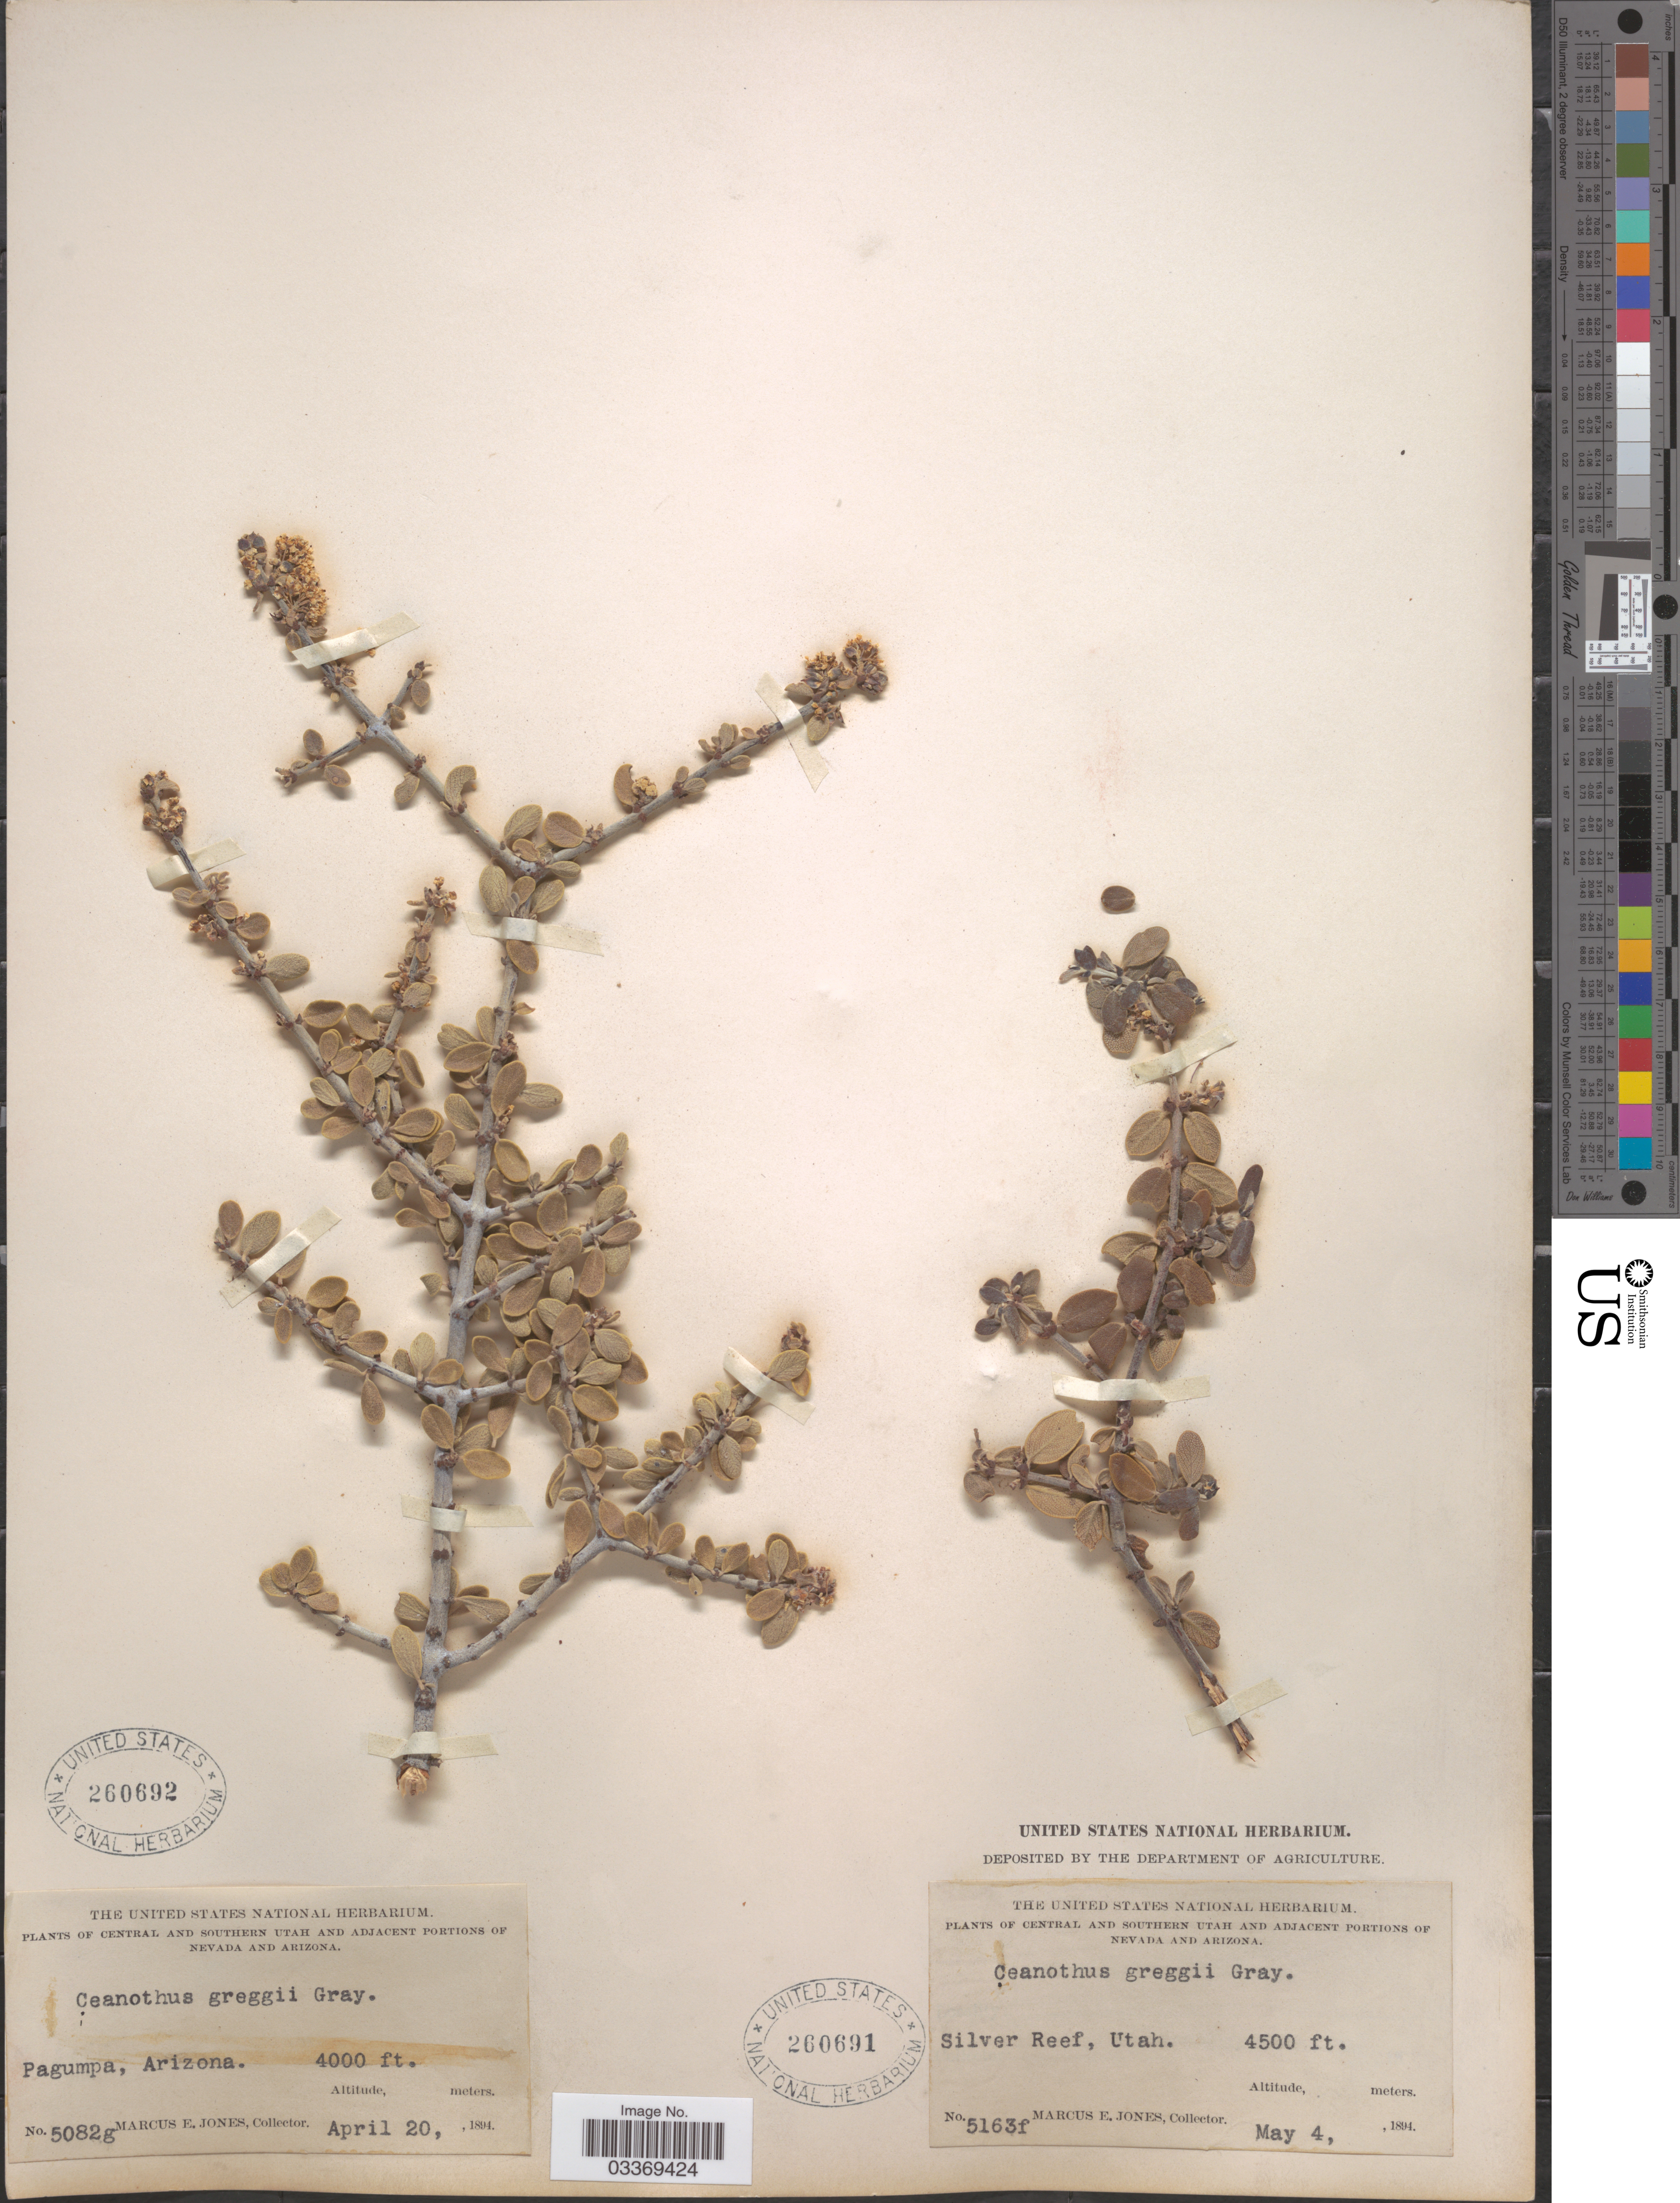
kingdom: Plantae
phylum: Tracheophyta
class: Magnoliopsida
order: Rosales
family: Rhamnaceae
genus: Ceanothus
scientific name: Ceanothus greggii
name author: A. Gray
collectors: M. E. Jones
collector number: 5163f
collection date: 1894-05-04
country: United States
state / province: Utah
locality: Central and Southern Utah. Silver Reef.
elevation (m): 1372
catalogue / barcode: US 260691